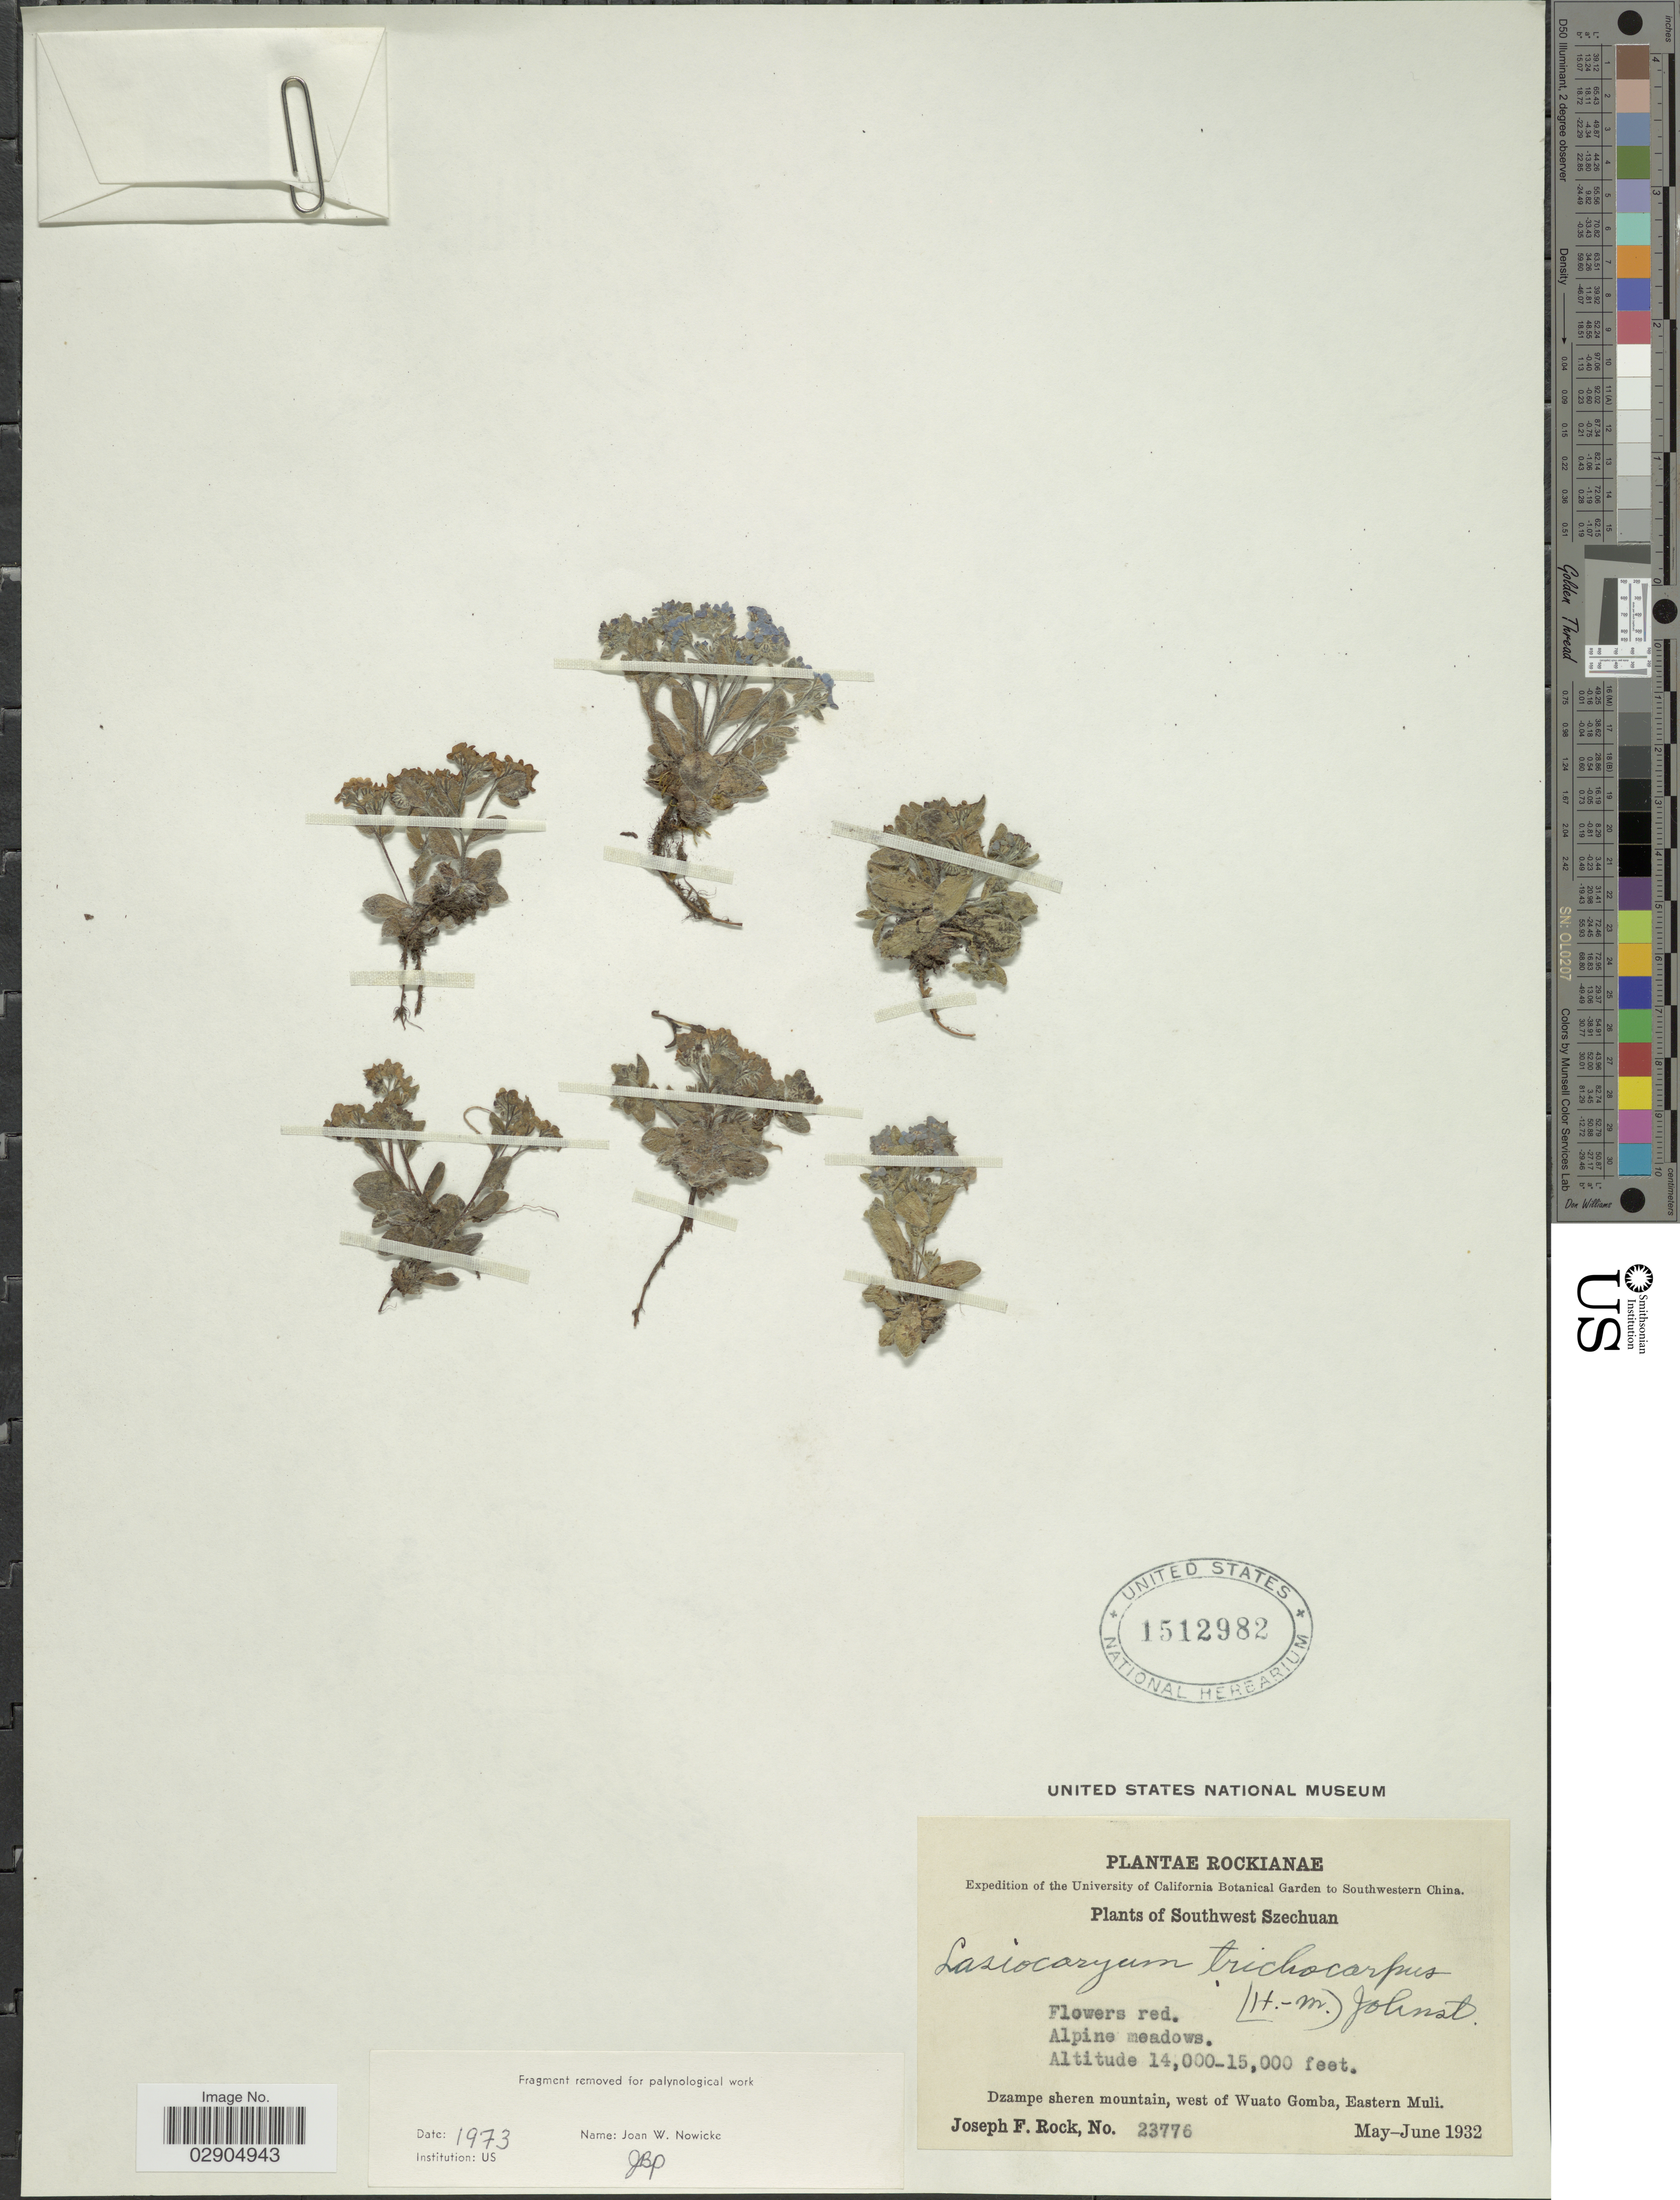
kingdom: Plantae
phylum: Tracheophyta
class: Magnoliopsida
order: Boraginales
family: Boraginaceae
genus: Lasiocaryum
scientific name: Lasiocaryum trichocarpum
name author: (Hand.-Mazz.) I.M. Johnst.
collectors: J. F. Rock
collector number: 23776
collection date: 1932-05/1932-06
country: China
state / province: Sichuan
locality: Southwest Szechuan. Dzampe sheren mountain, west of Wuato Gomba, Eastern Muli.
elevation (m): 4267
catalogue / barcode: US 1512982